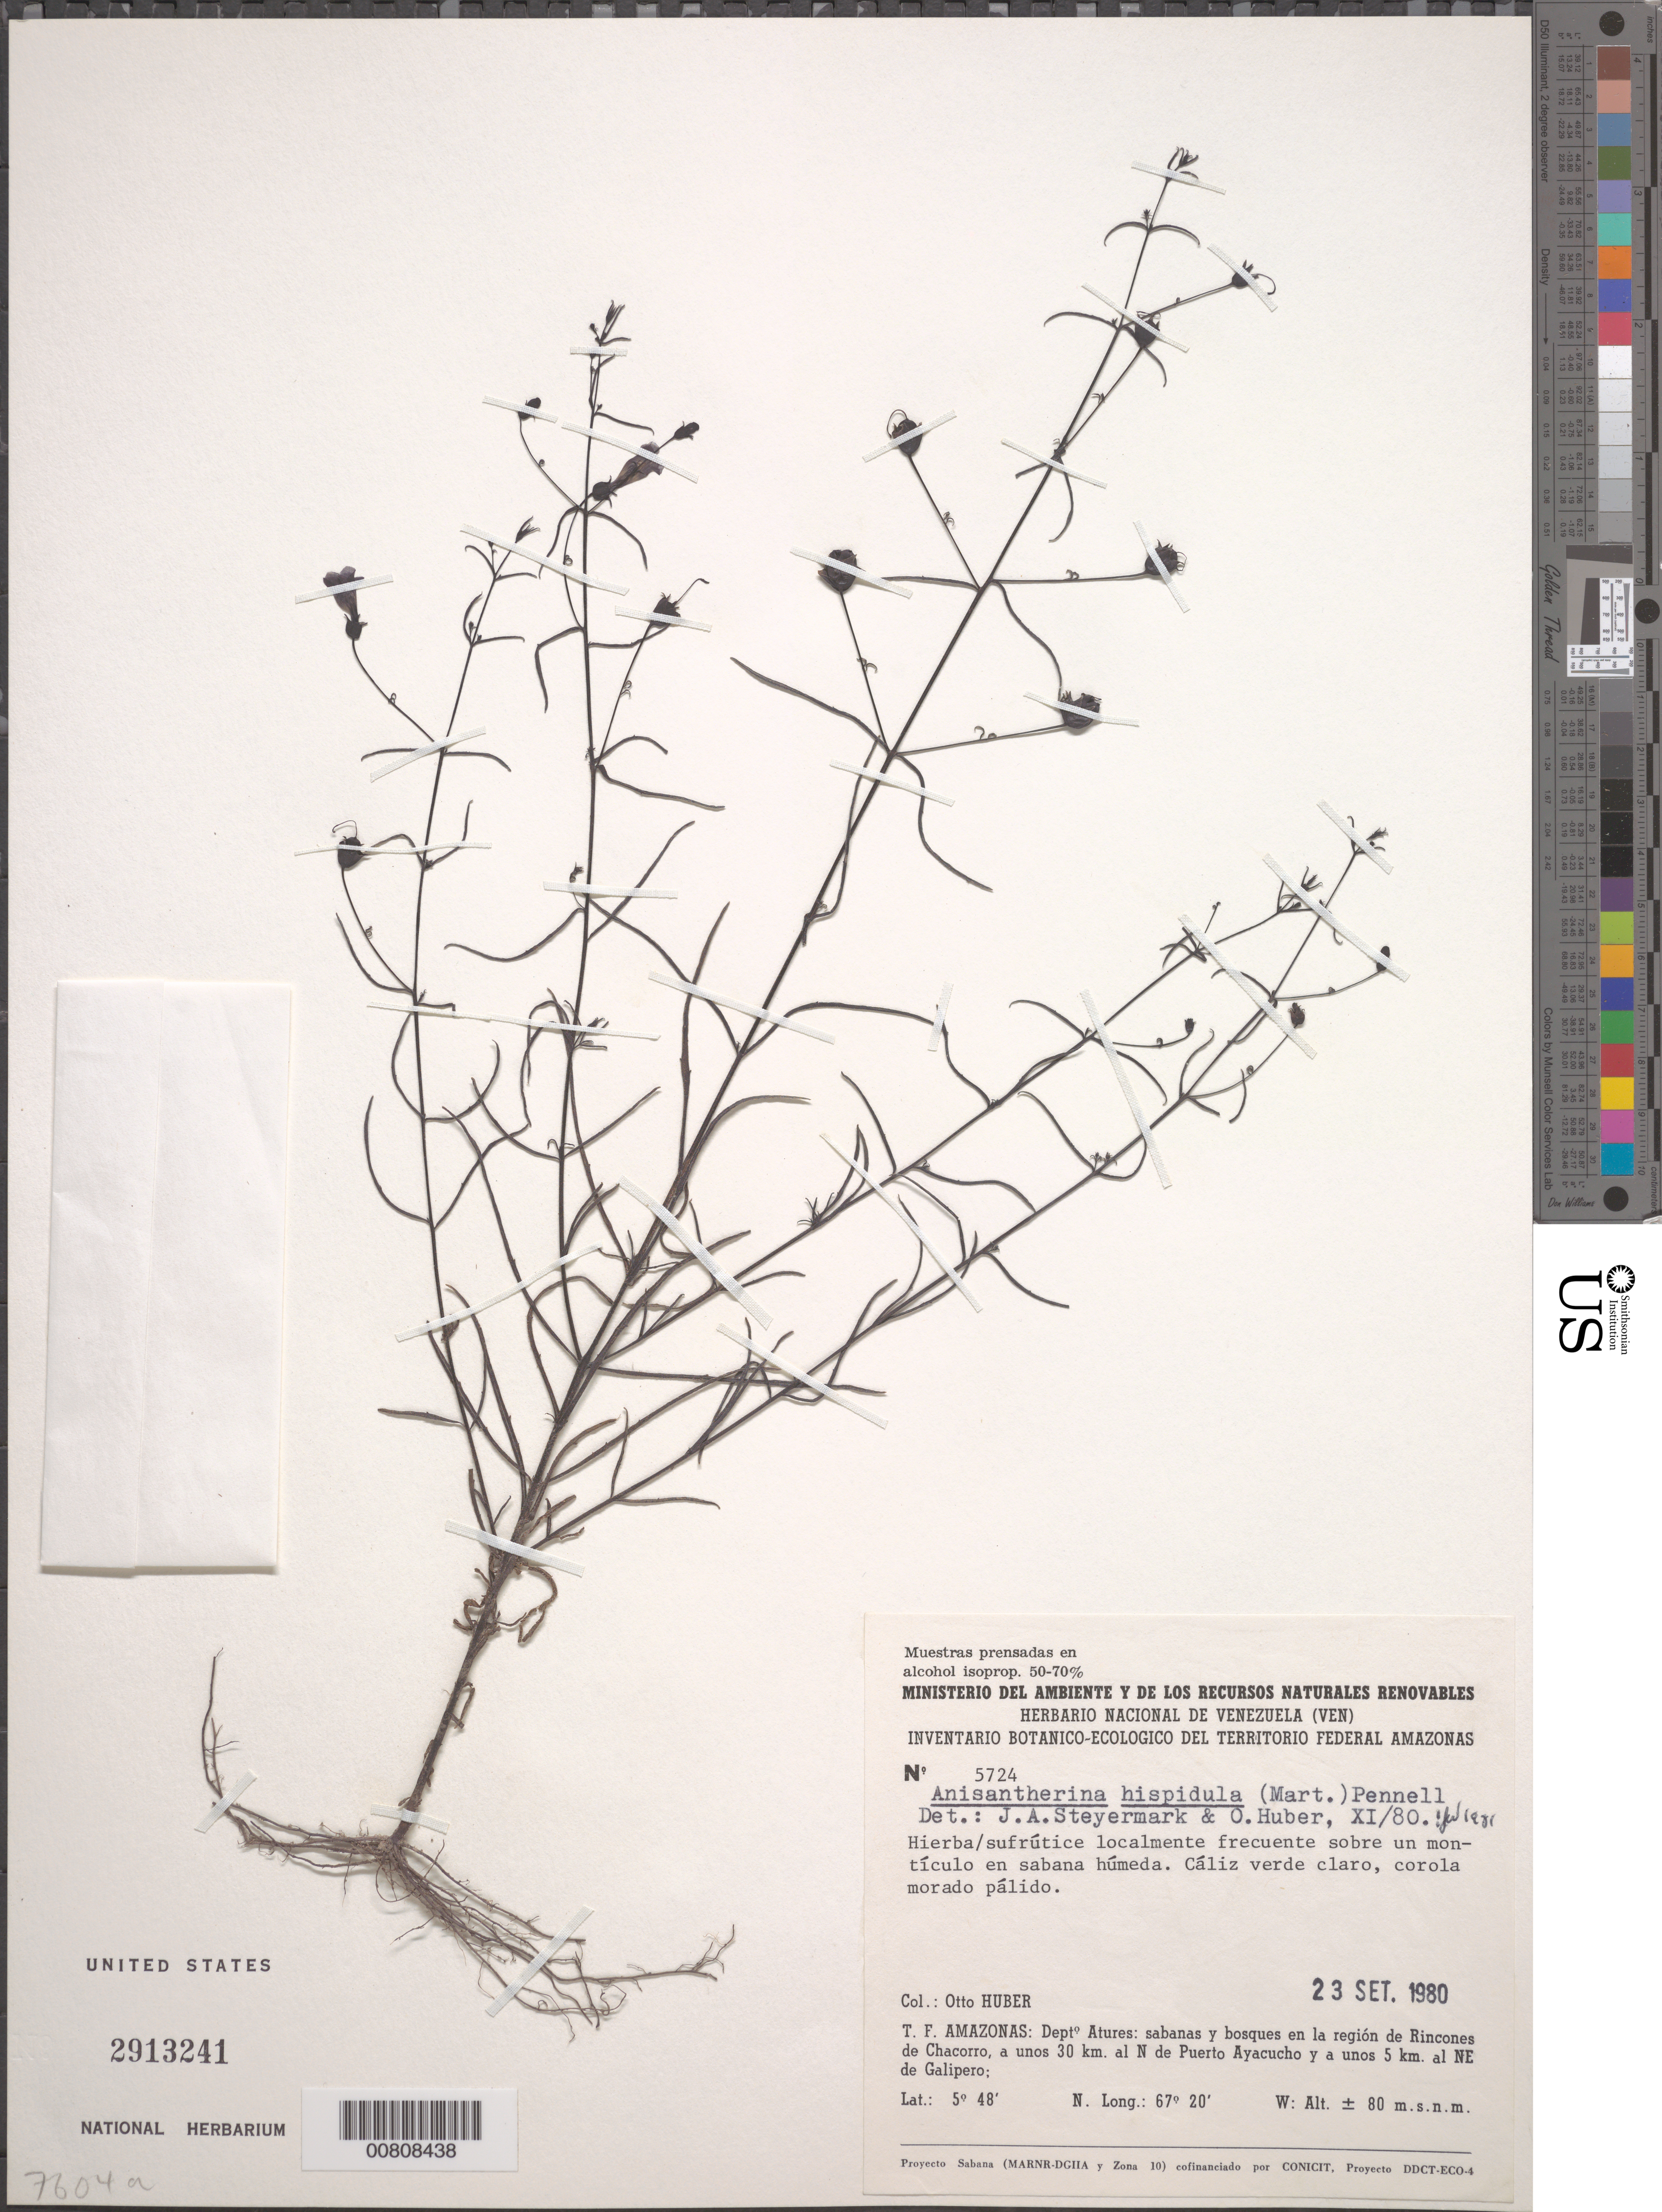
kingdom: Plantae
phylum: Tracheophyta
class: Magnoliopsida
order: Lamiales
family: Orobanchaceae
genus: Anisantherina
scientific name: Anisantherina hispidula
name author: (Mart.) Pennell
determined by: Wurdack, John J., (US), US (UNITED STATES)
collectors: O. Huber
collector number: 5724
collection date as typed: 23-Sep-80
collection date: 1980-09-23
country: Venezuela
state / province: Amazonas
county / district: Atures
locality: Rincones de Chacorro, 30 km N of Puerto Ayacucho, 5 km NE of Galipero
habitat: Small hills/mounds in the wet savanah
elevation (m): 80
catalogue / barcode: US 2913241